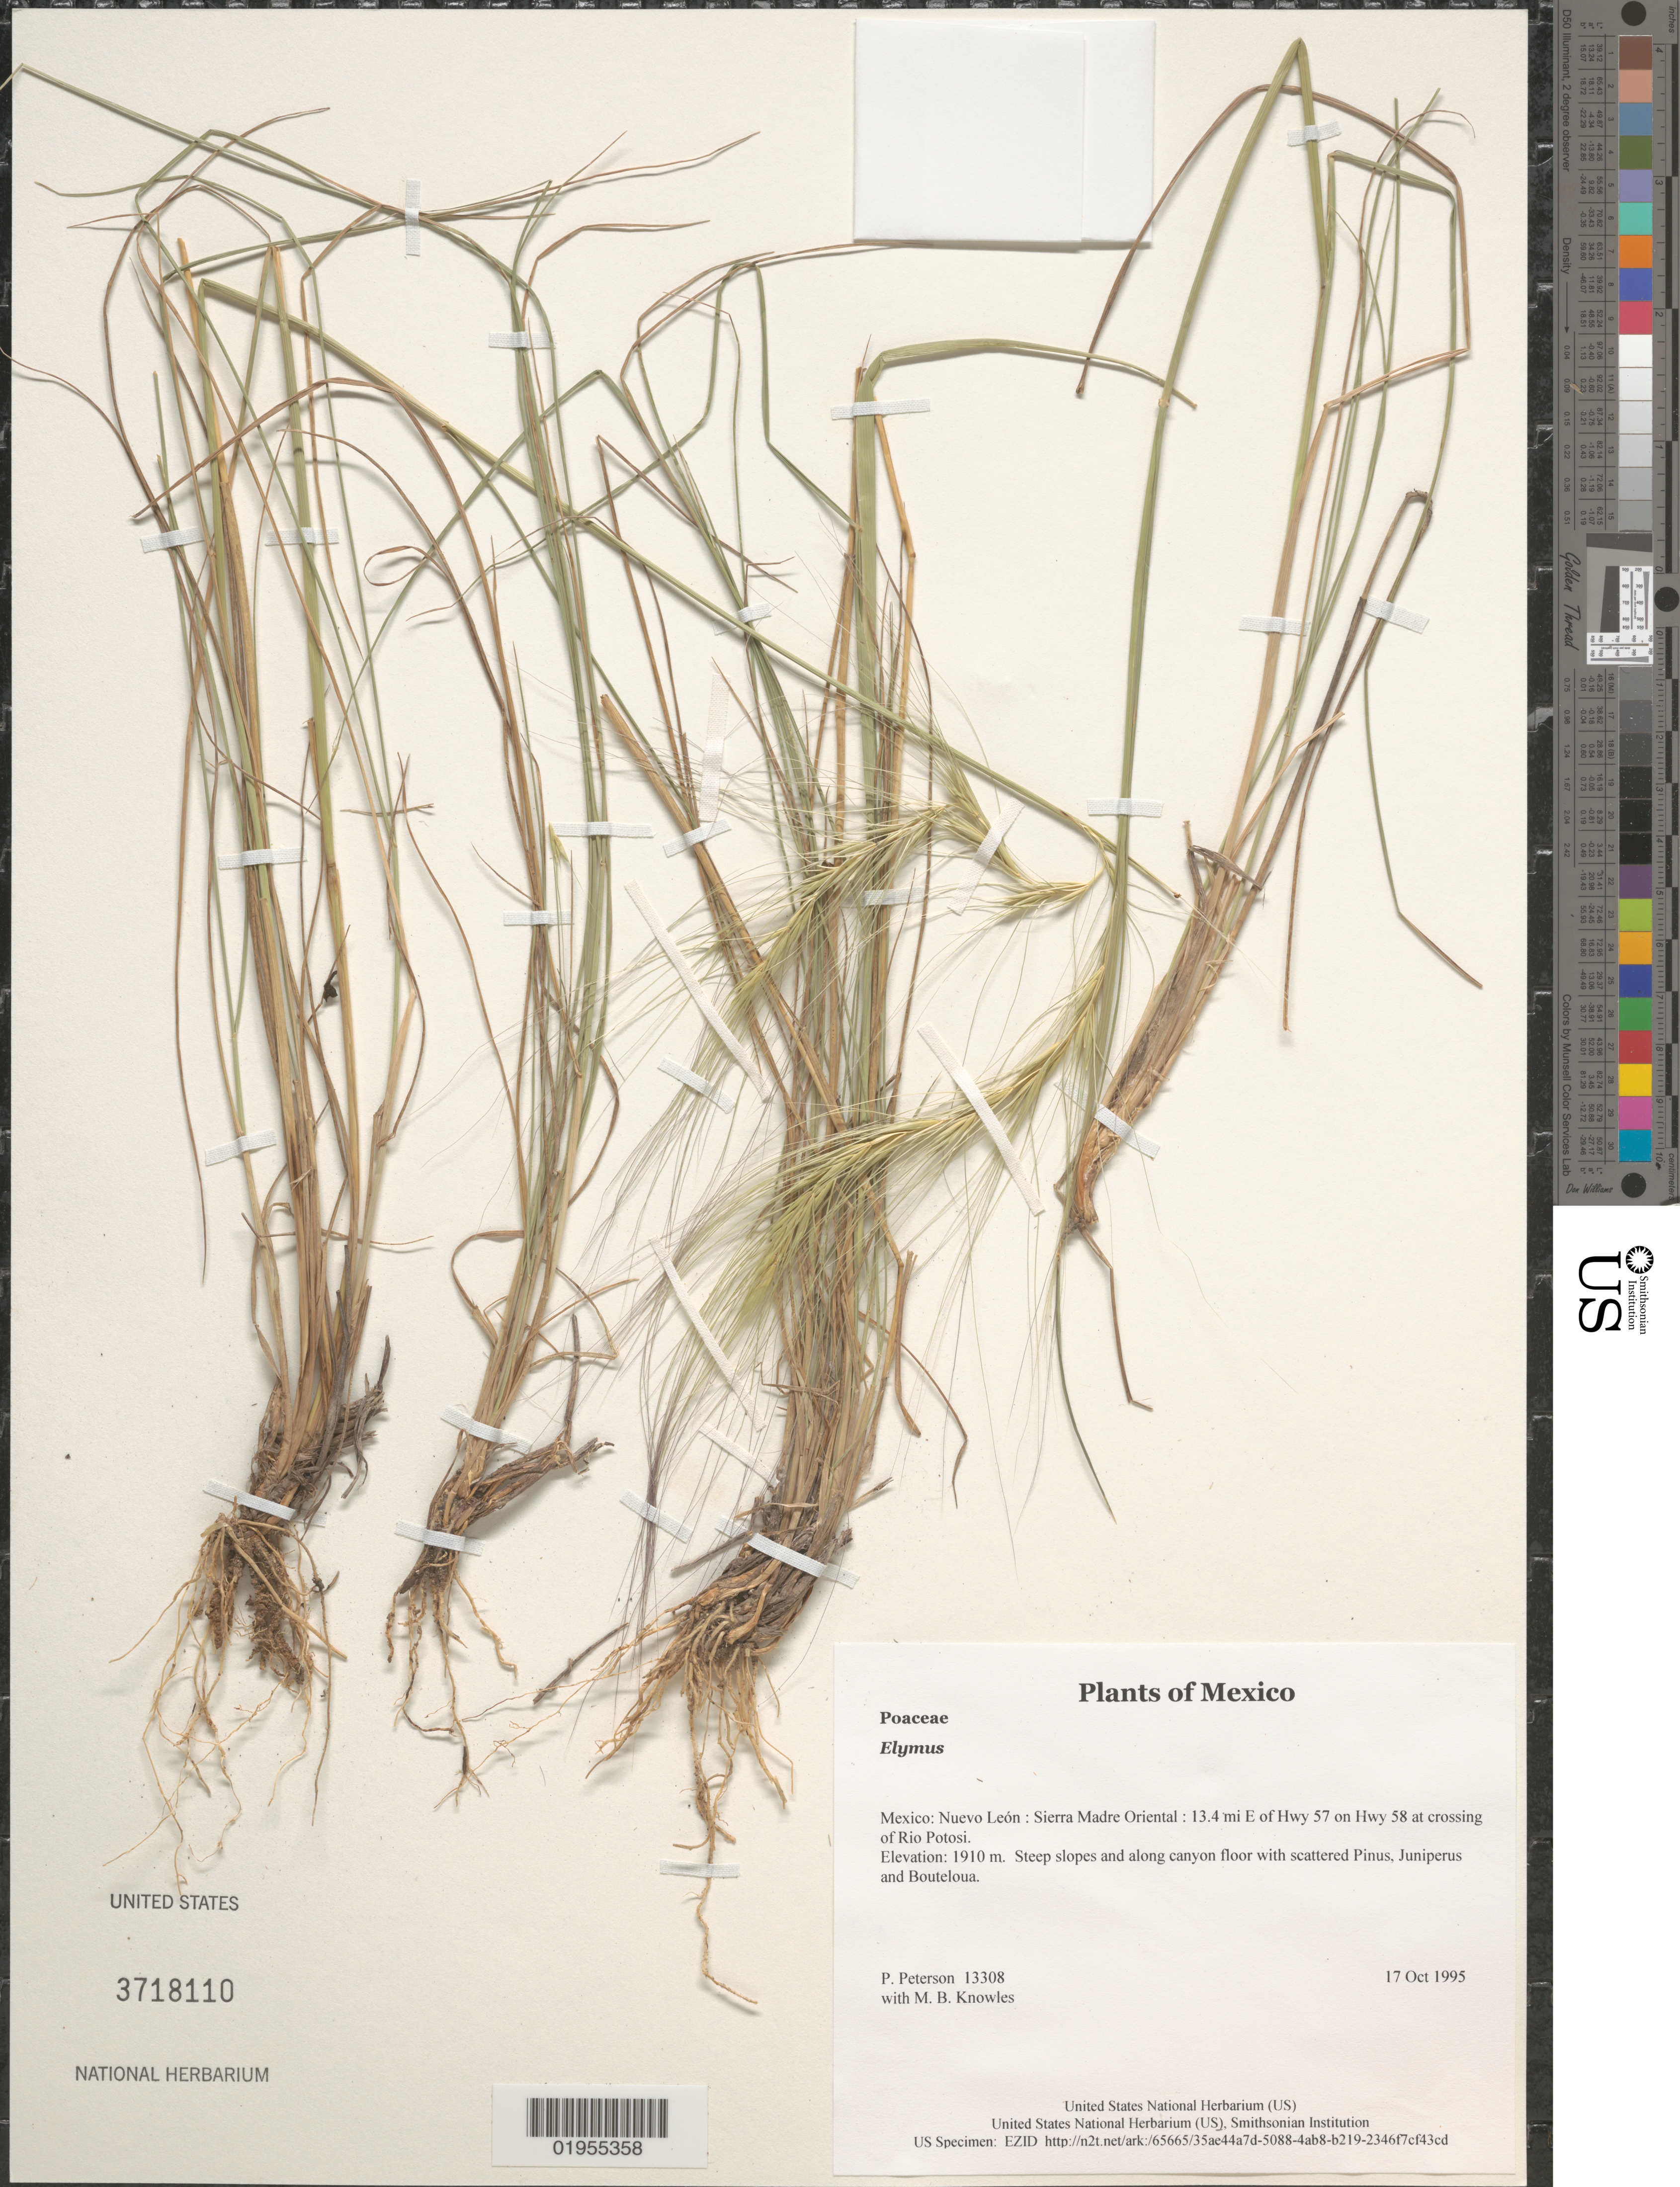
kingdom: Plantae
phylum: Tracheophyta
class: Liliopsida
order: Poales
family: Poaceae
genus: Elymus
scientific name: Elymus sp.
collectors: P. M. Peterson & M. B. Knowles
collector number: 13308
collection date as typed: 17 Oct 1995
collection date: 1995-10-17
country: Mexico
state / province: Nuevo León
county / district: Sierra Madre Oriental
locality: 13.4 mi E of Hwy 57 on Hwy 58 at crossing of Rio Potosi.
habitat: Steep slopes and along canyon floor with scattered Pinus, Juniperus and Bouteloua.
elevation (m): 1910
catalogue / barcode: US 3718110